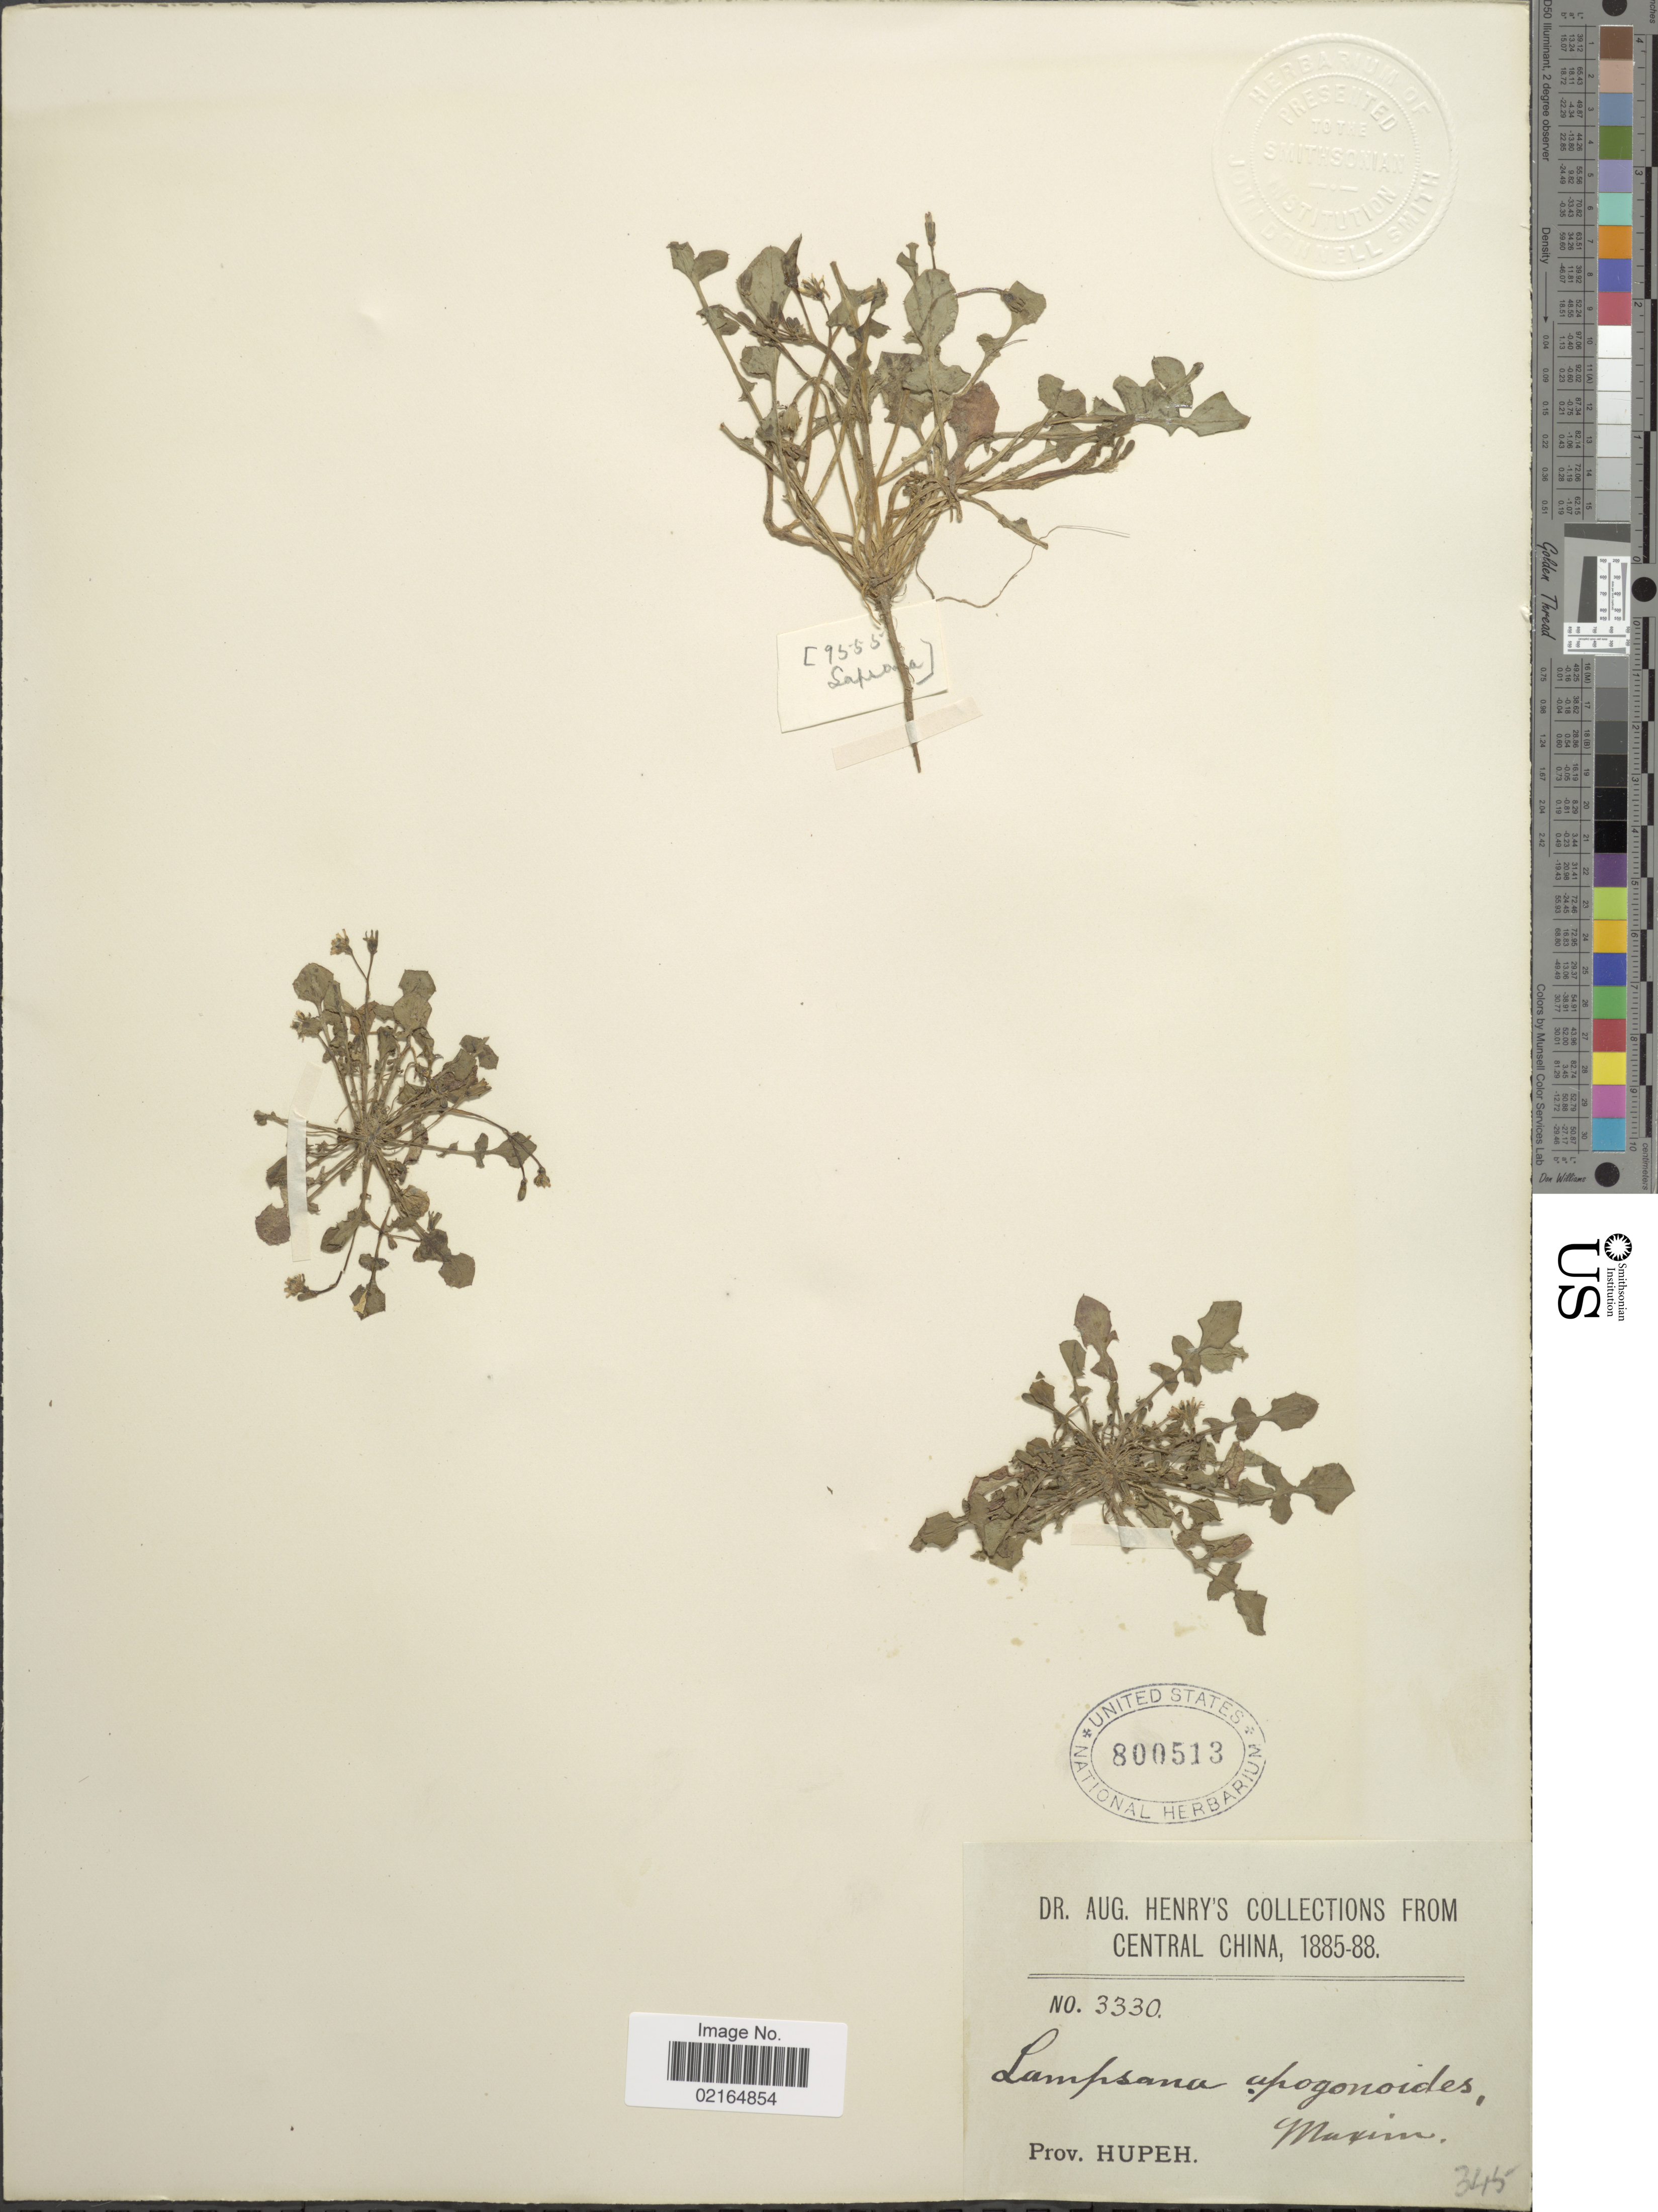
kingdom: Plantae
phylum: Tracheophyta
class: Magnoliopsida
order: Asterales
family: Asteraceae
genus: Lapsanastrum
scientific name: Lapsanastrum apogonoides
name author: (Maxim.) Pak & K. Bremer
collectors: A. Henry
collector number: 3330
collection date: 1885/1888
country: China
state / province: Hubei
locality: Hupeh, Central China, Maxim.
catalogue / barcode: US 800513